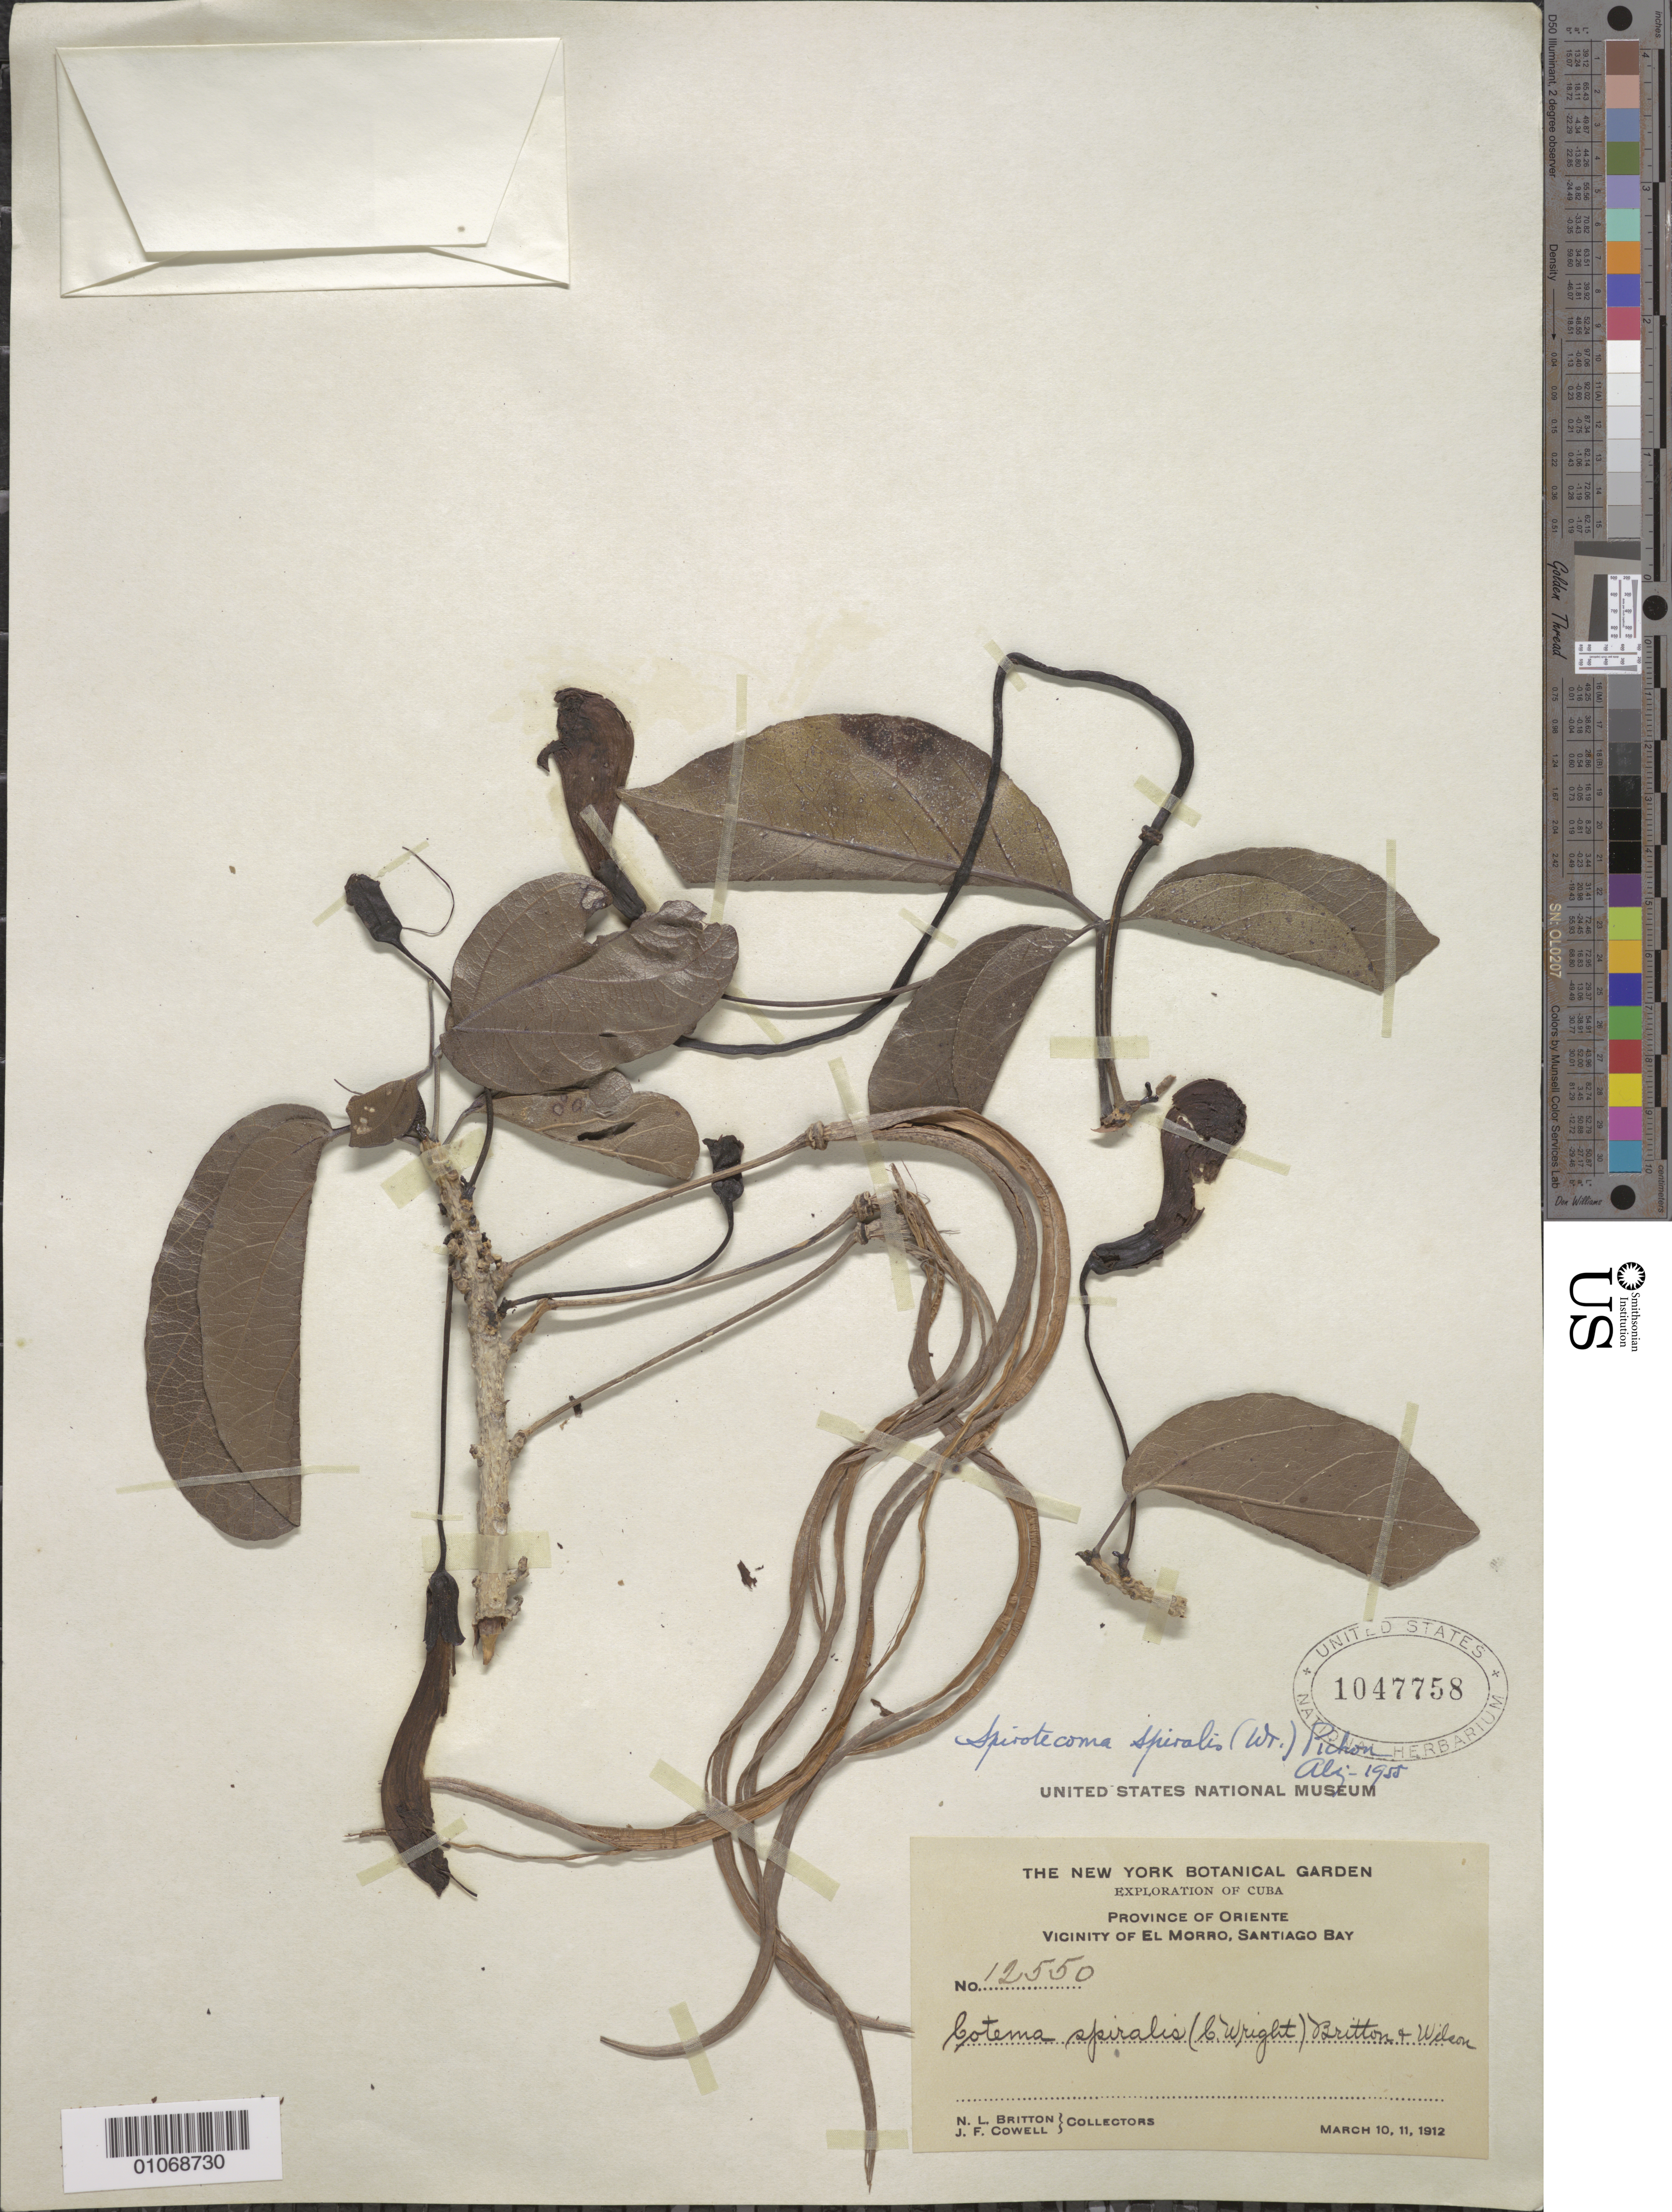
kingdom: Plantae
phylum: Tracheophyta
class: Magnoliopsida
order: Lamiales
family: Bignoniaceae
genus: Spirotecoma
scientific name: Spirotecoma spiralis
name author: (C. Wright ex Griseb.) Pichon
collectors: N. Britton & J. F. Cowell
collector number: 12550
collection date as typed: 10 Mar 1912 to 11 Mar 1912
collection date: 1912-03-10/1912-03-11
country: Cuba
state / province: Santiago de Cuba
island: Cuba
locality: Vicinity of El Morro, Santiago Bay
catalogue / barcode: US 1047758